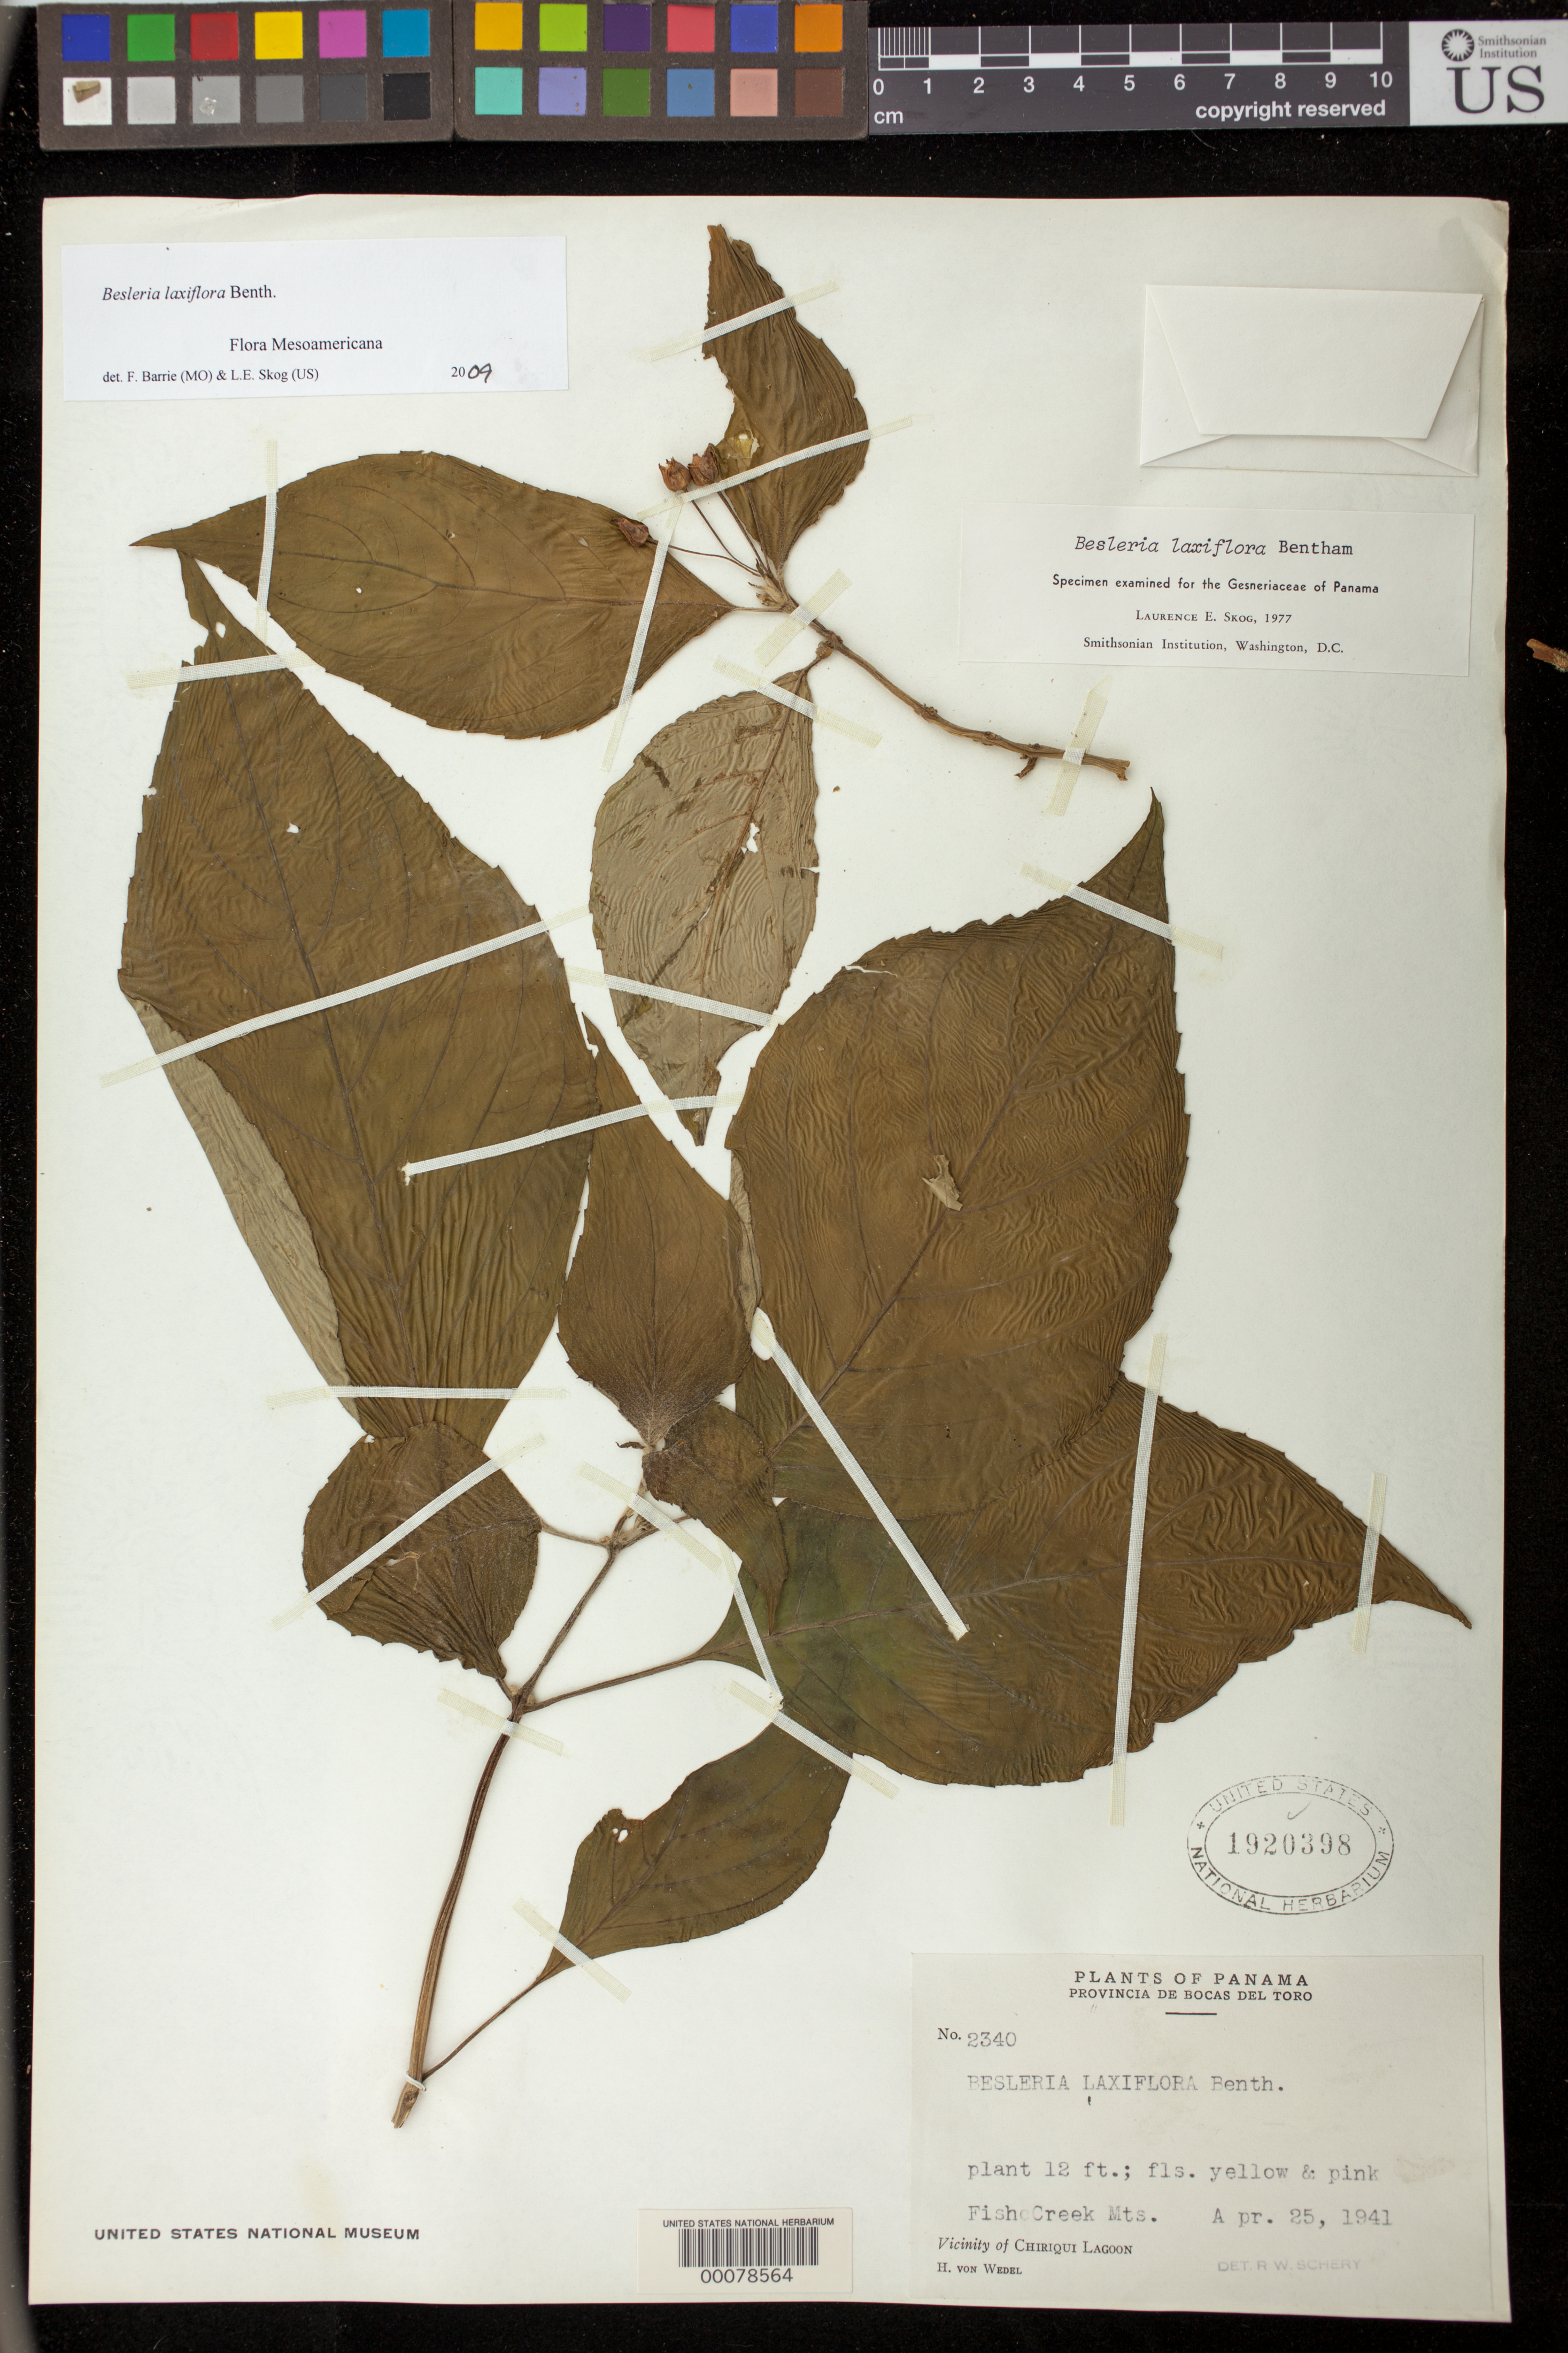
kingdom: Plantae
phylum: Tracheophyta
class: Magnoliopsida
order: Lamiales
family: Gesneriaceae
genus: Besleria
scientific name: Besleria laxiflora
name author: Benth.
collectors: H. von Wedel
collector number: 2340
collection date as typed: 25 Apr 1941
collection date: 1941-04-25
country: Panama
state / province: Bocas del Toro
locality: Vicinity of Chiriqui Lagoon, Fish Creek Mts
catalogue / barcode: US 1920398